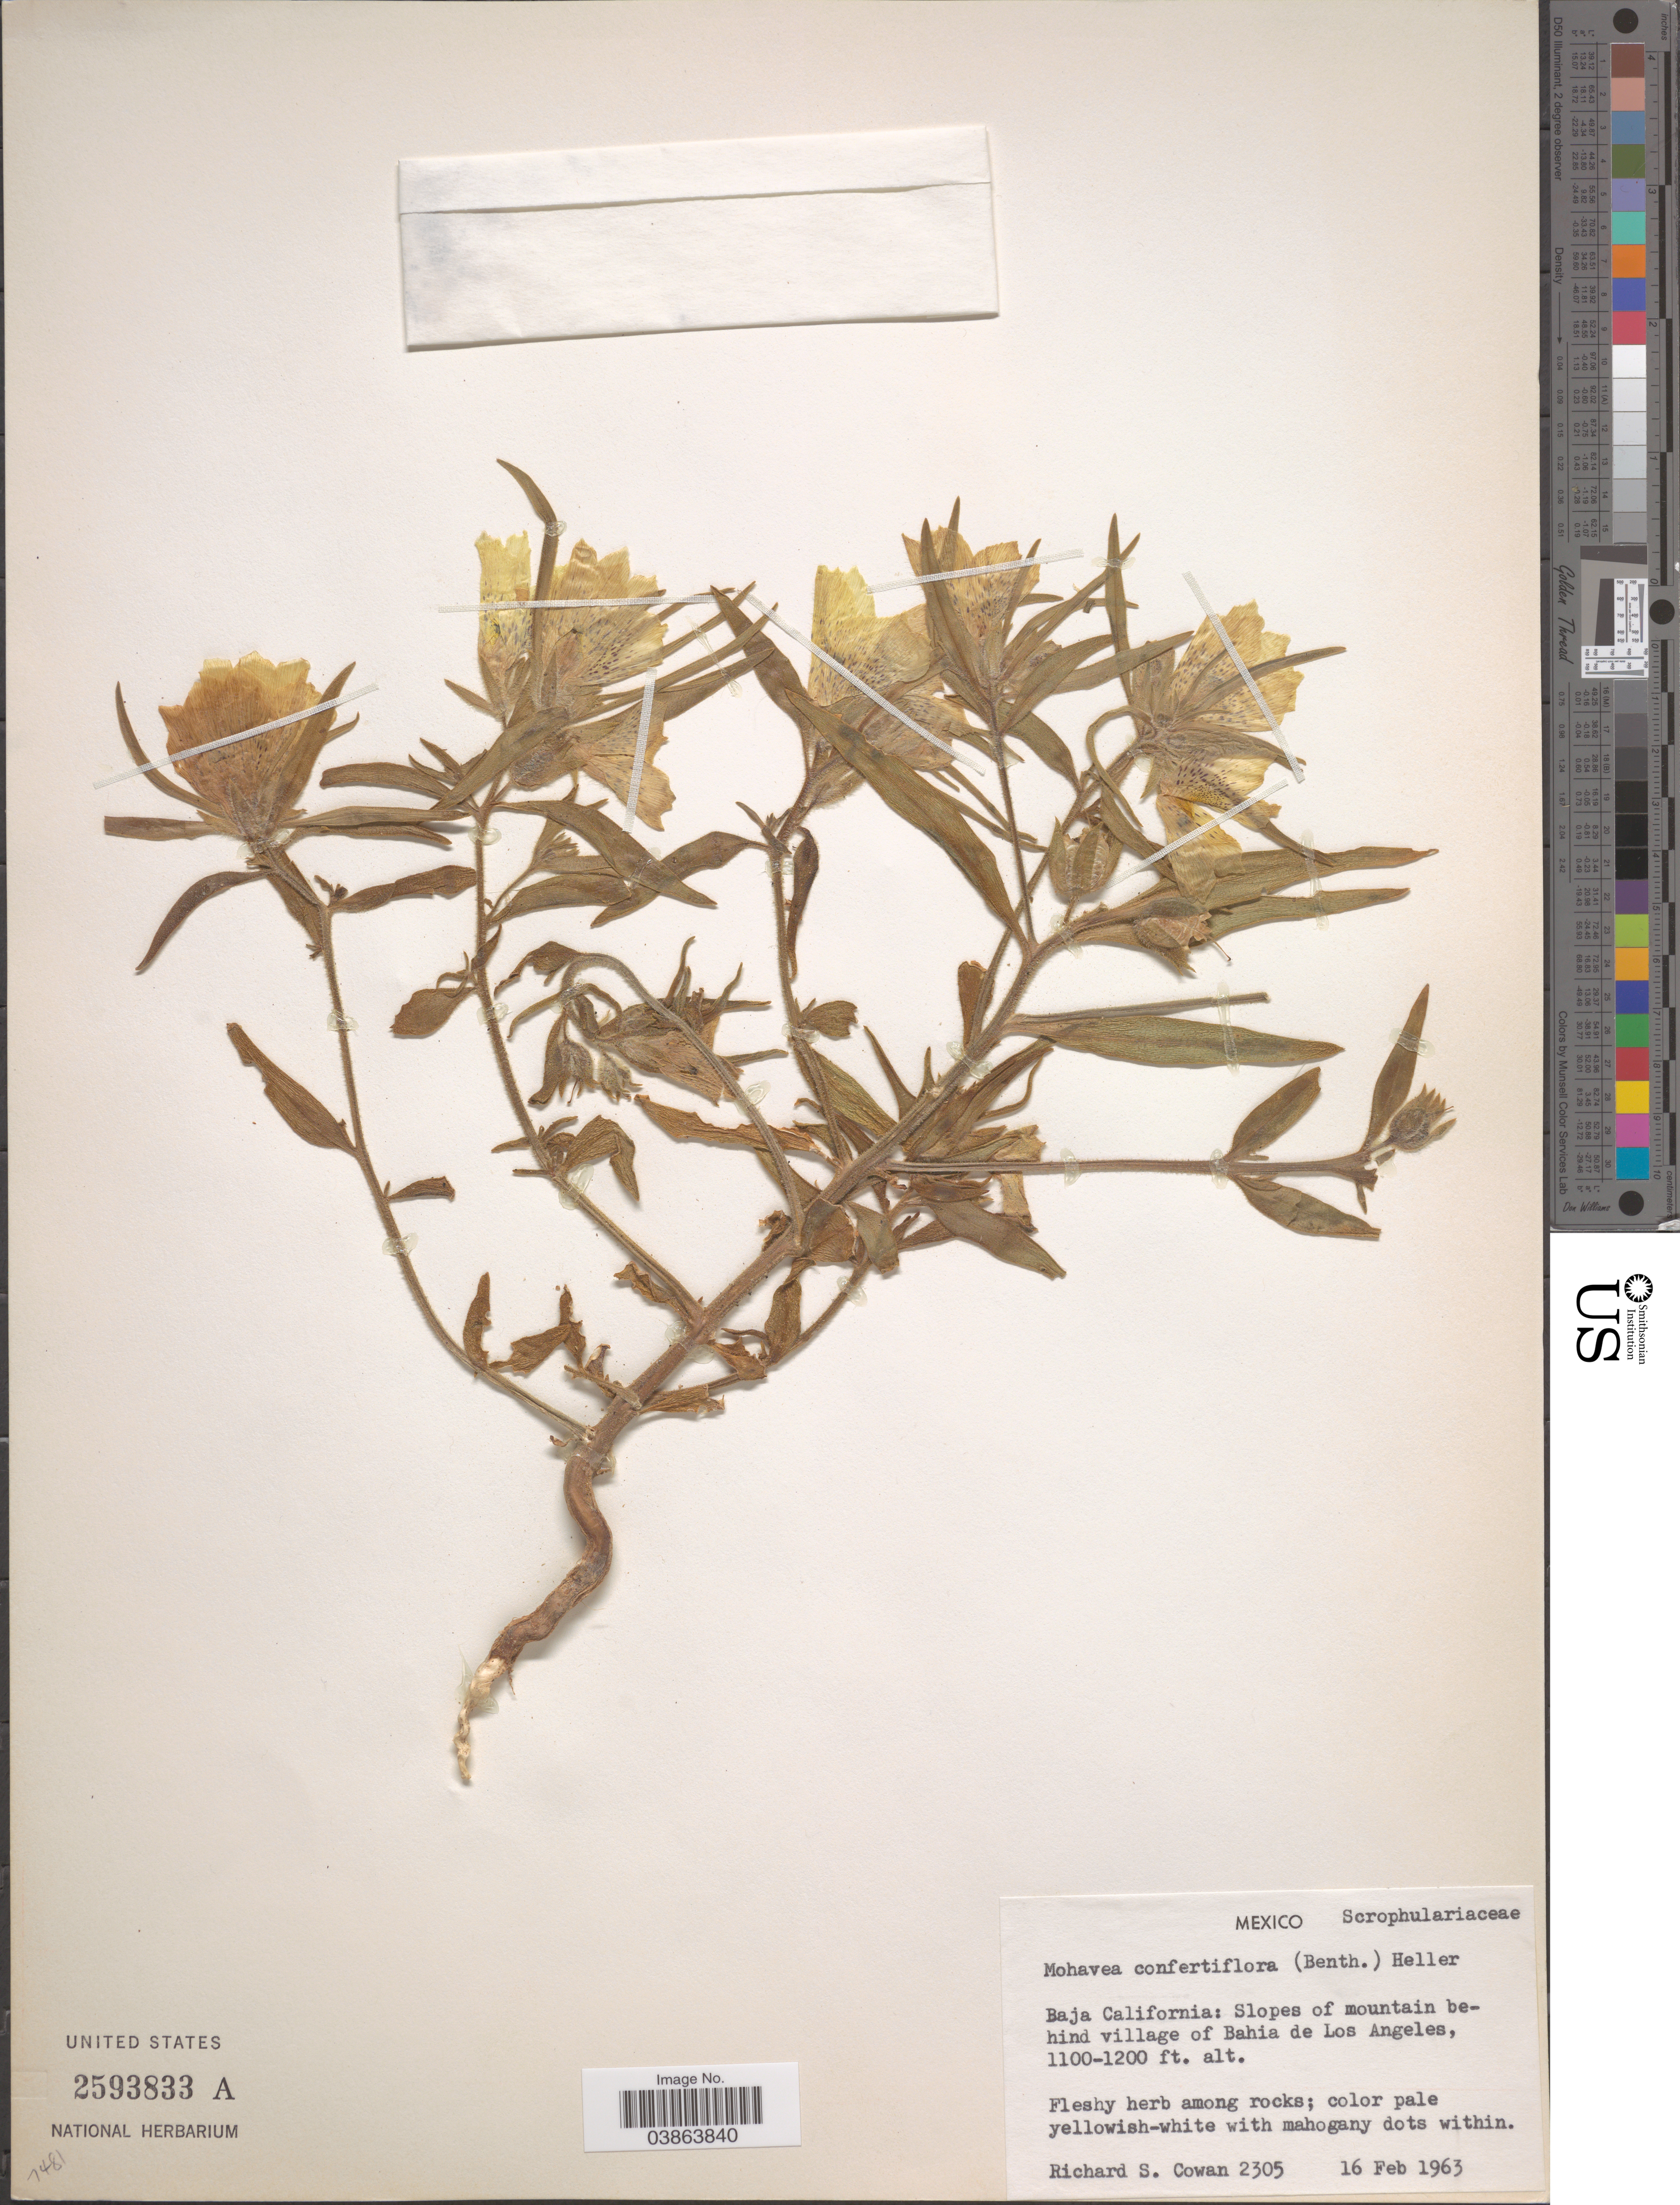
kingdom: Plantae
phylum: Tracheophyta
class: Magnoliopsida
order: Lamiales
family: Plantaginaceae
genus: Mohavea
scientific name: Mohavea confertiflora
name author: (A. DC.) A. Heller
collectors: R. S. Cowan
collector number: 2305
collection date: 1963-02-16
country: Mexico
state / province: Baja California Norte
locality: Slopes of mountain behind village of Bahia de Los Angeles.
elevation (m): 335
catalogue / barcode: US 2593833A